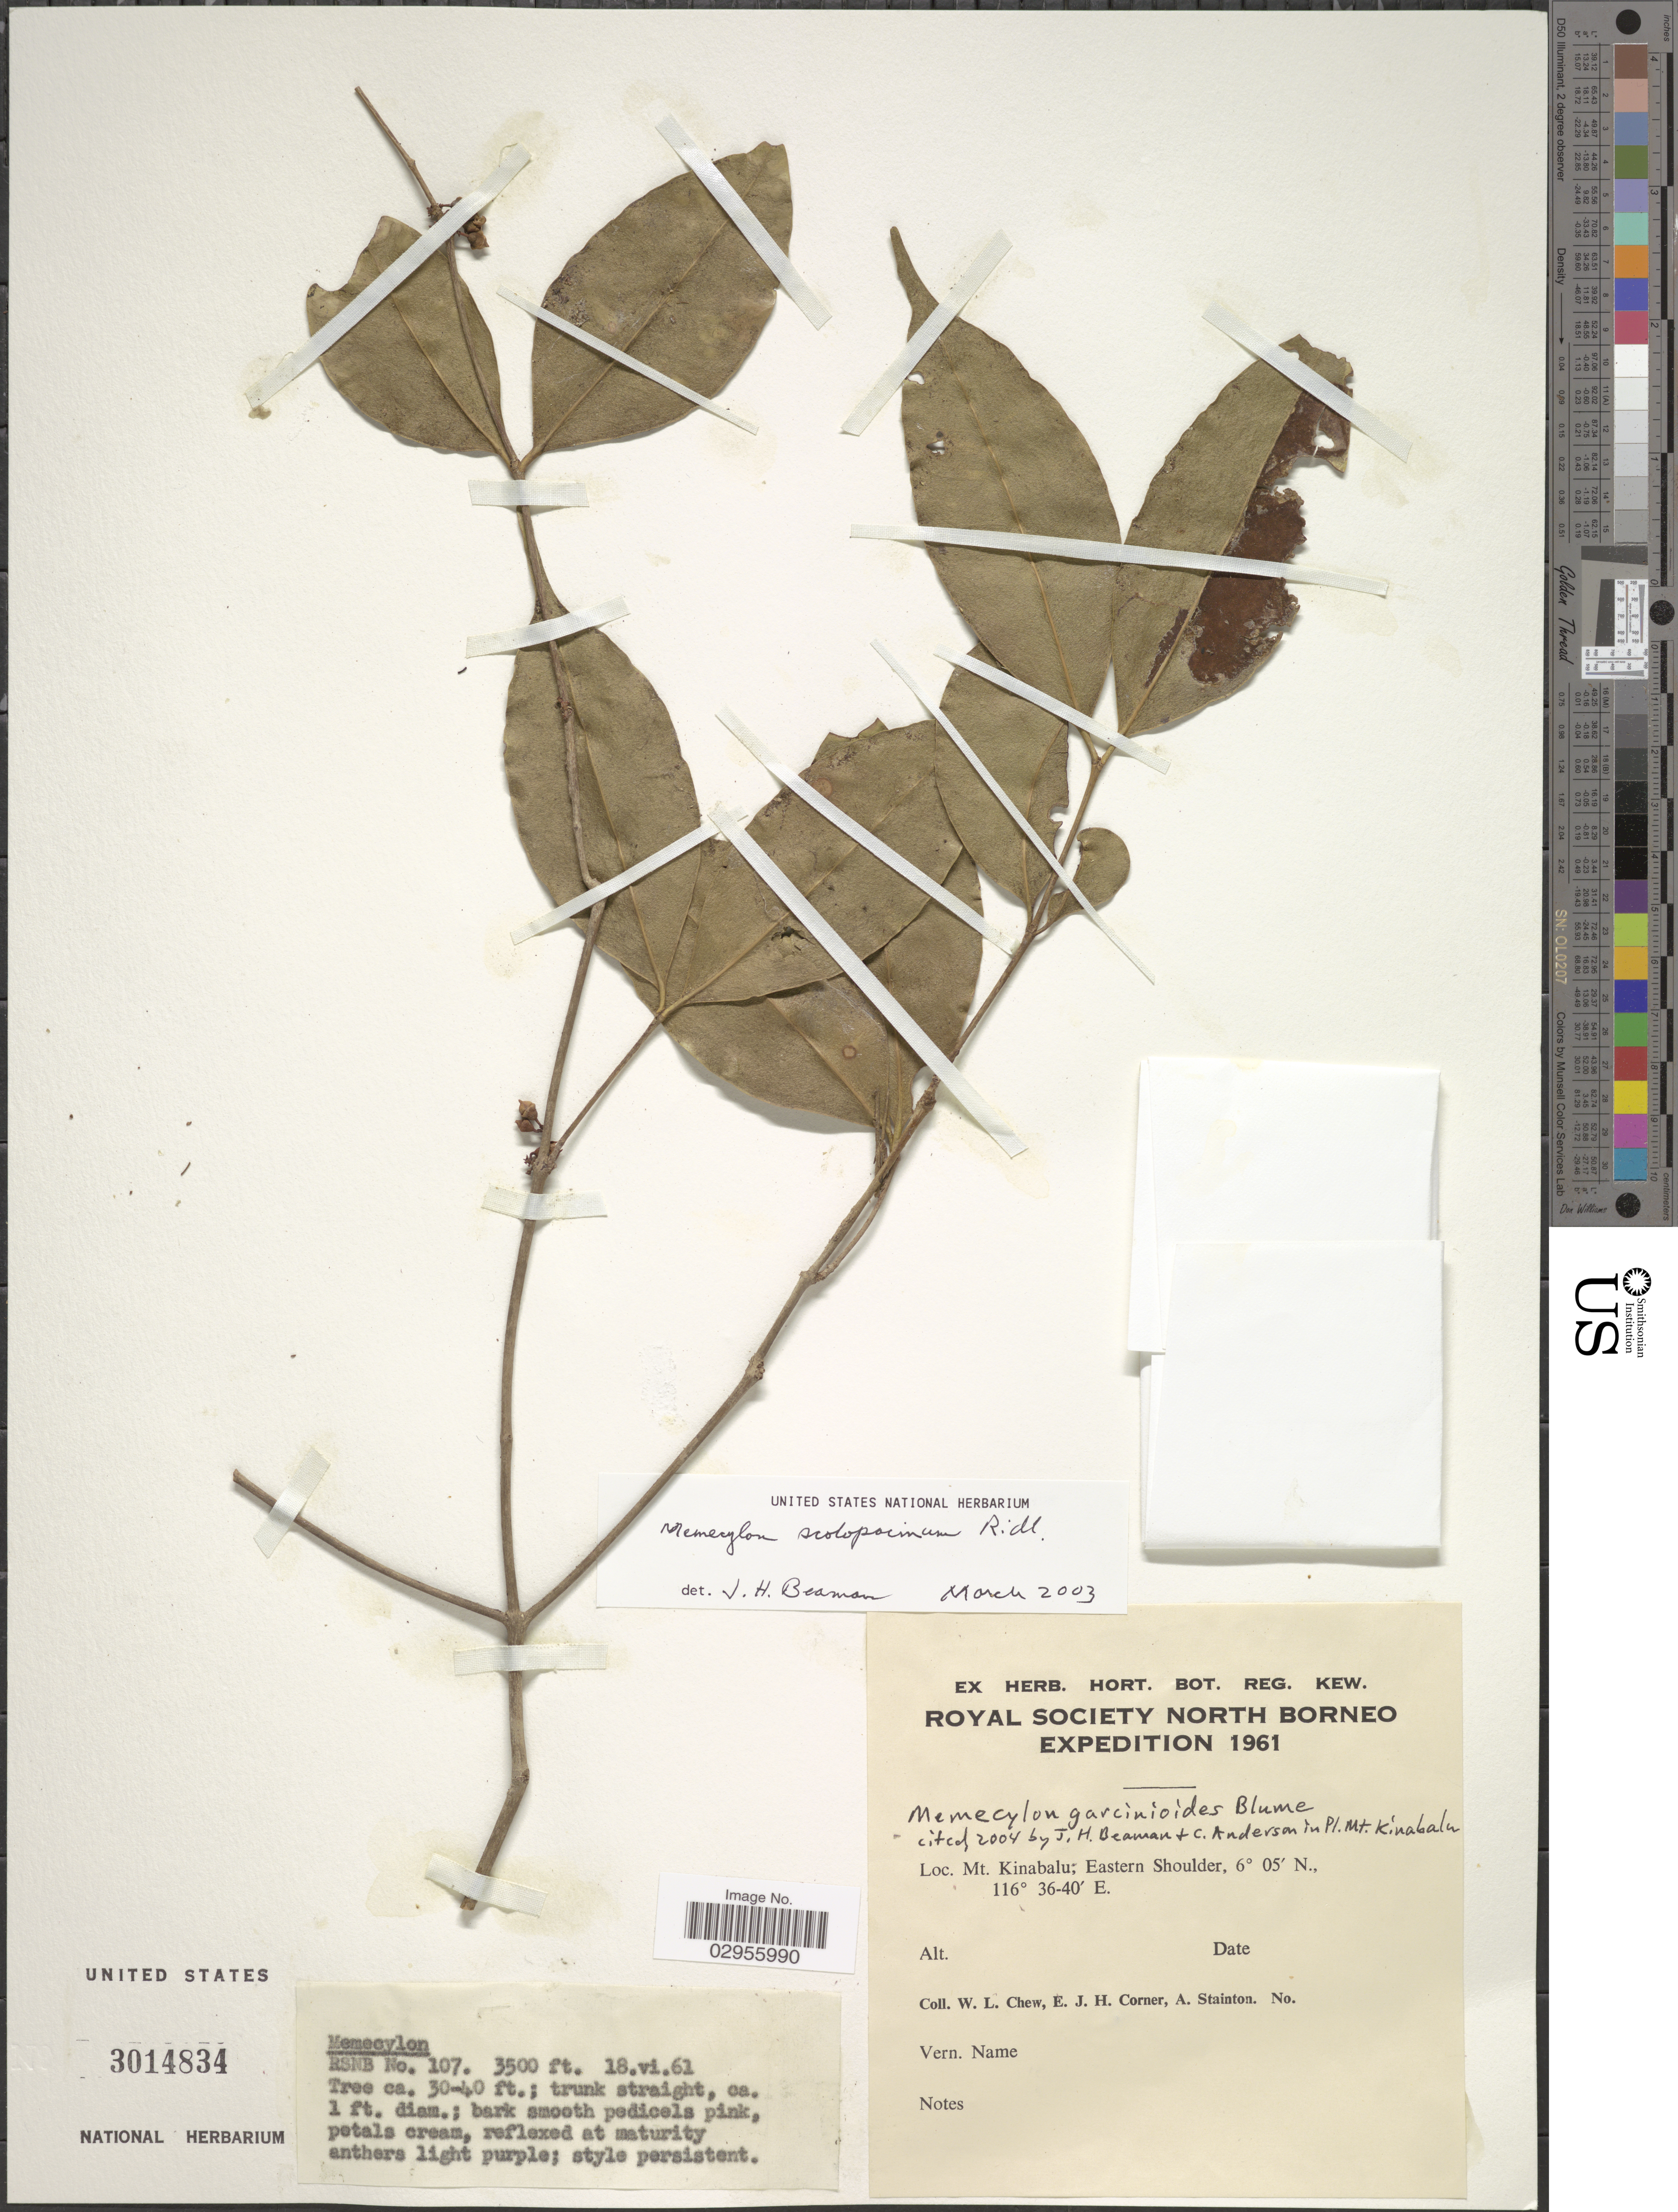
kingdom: Plantae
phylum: Tracheophyta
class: Magnoliopsida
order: Myrtales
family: Melastomataceae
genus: Memecylon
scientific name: Memecylon garcinioides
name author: Blume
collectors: W. Chew, E. Corner & A. Stainton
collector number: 107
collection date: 1961-06-18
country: Malaysia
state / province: Sabah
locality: North Borneo. Mt. Kinabalu; Eastern Shoulder.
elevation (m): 1067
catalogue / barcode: US 3014834